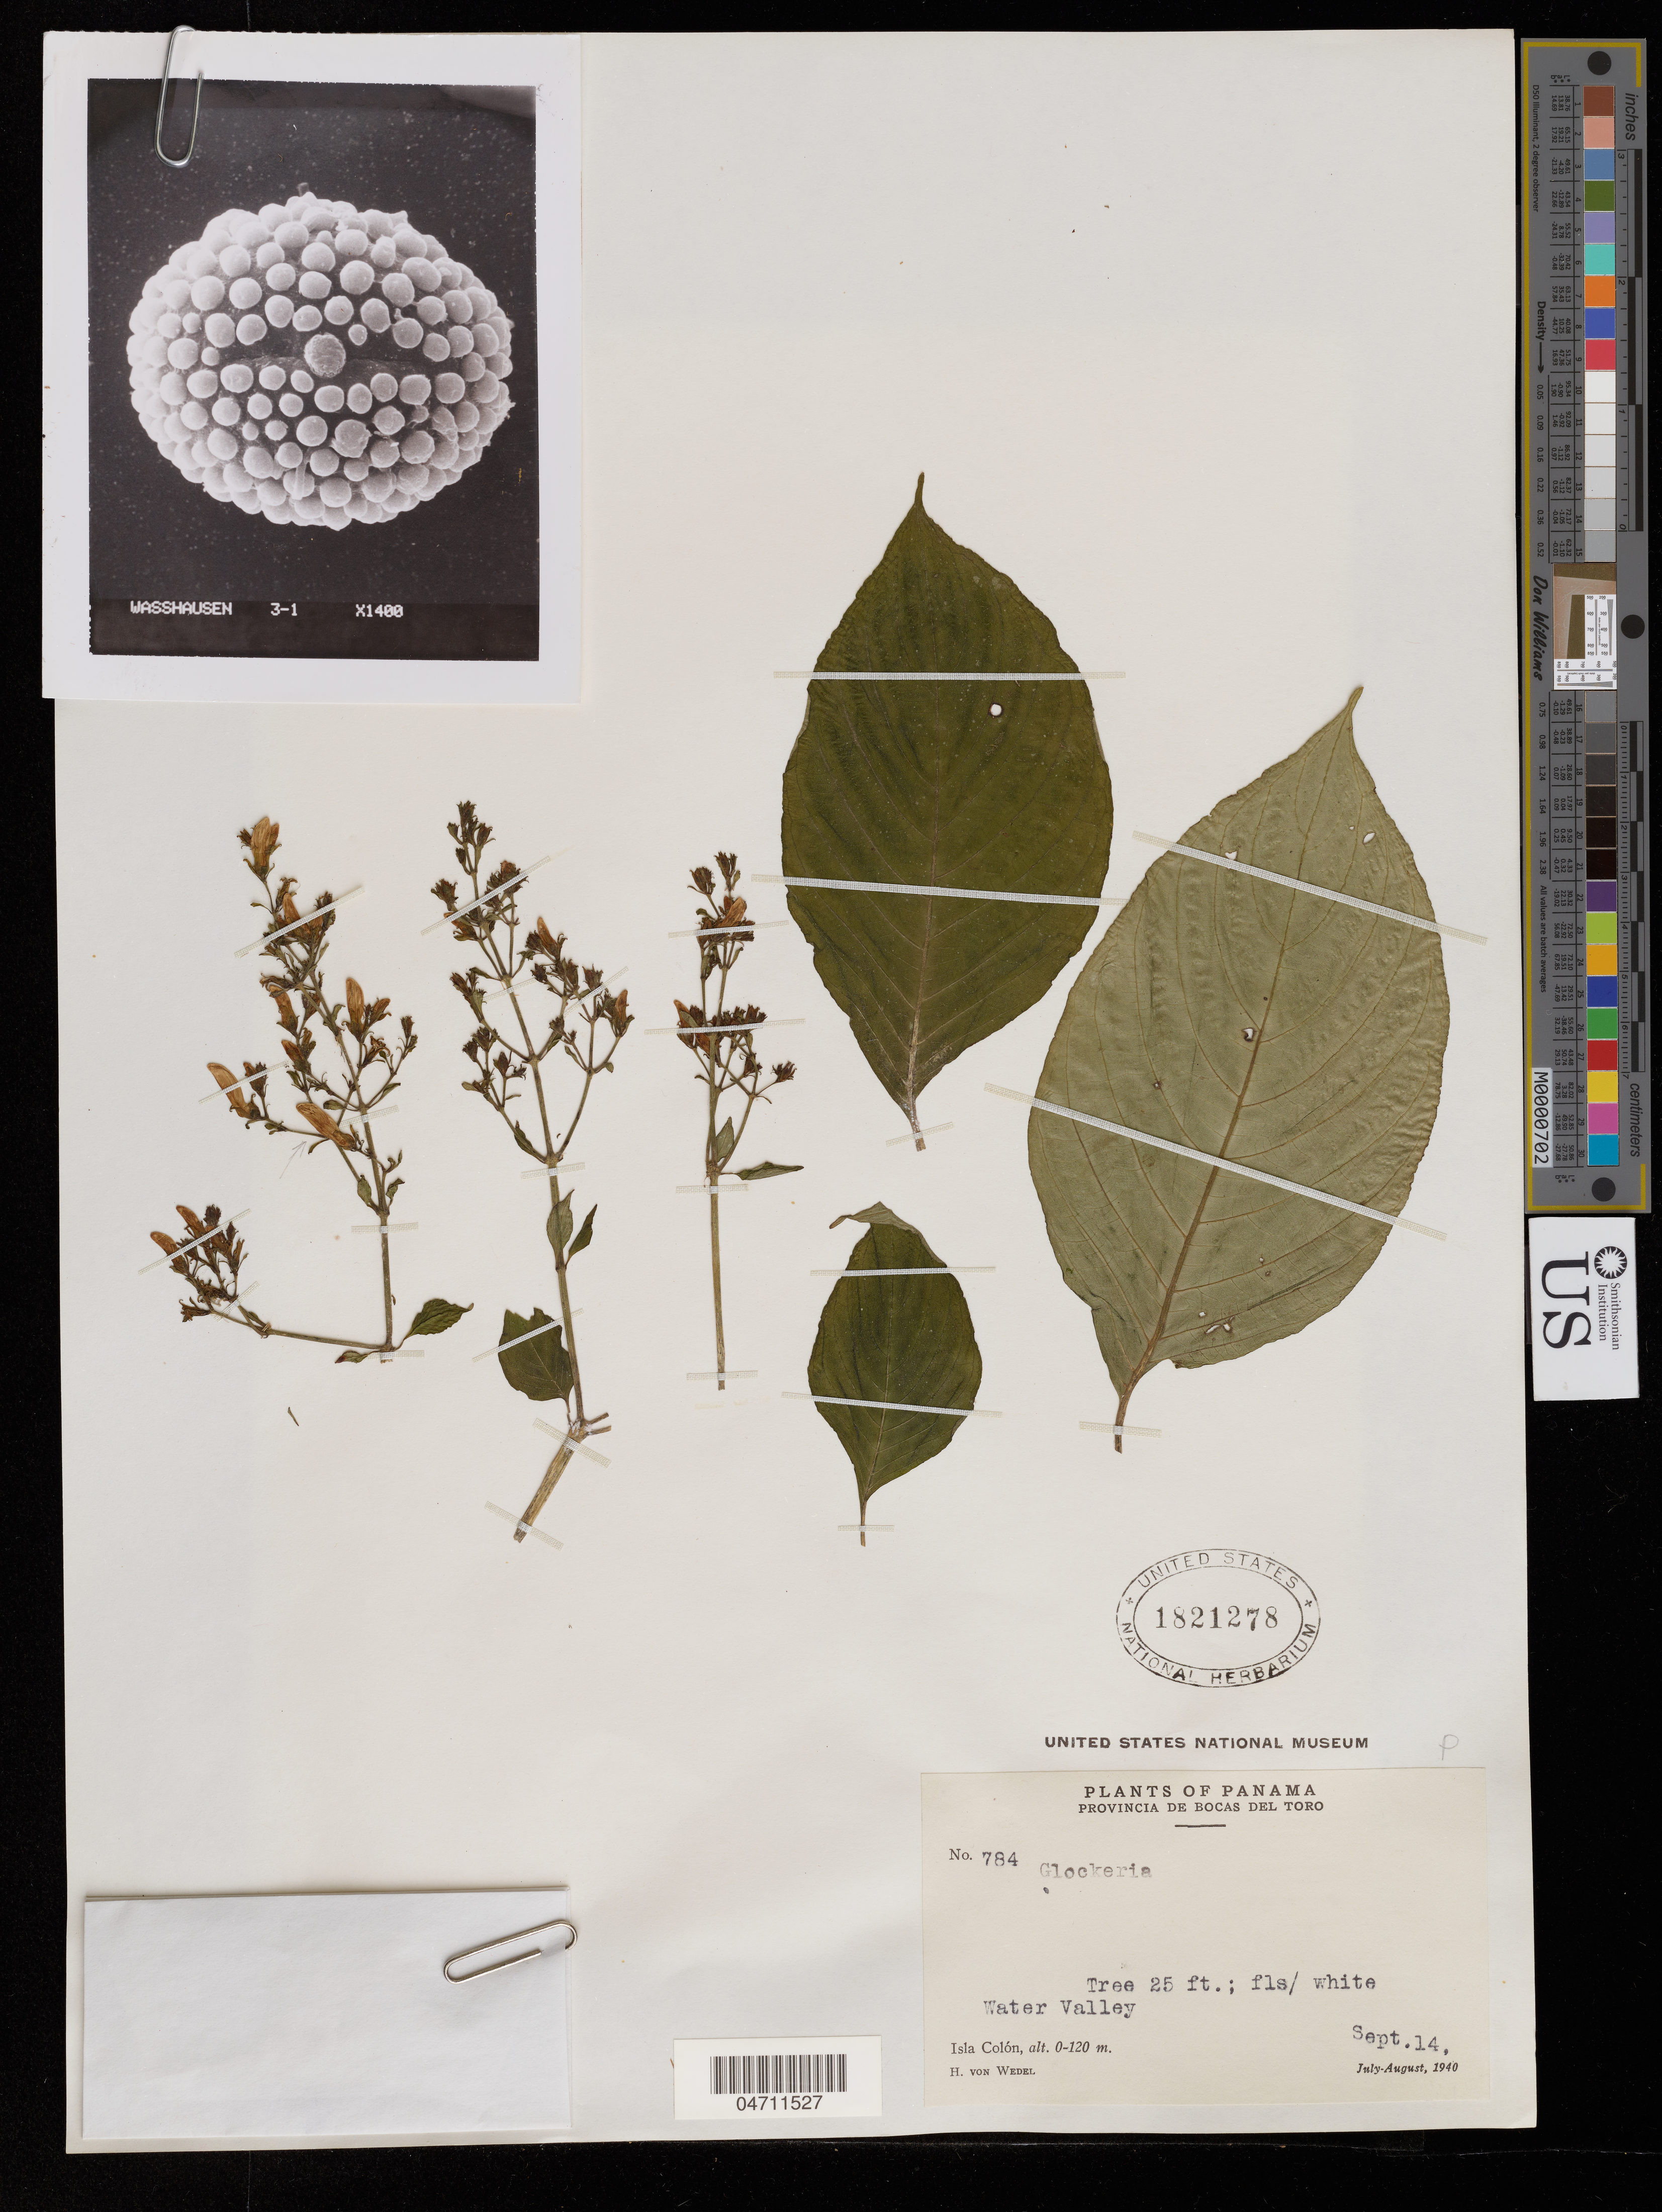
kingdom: Plantae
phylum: Tracheophyta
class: Magnoliopsida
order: Lamiales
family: Acanthaceae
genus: Glockeria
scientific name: Glockeria sp.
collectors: H. von Wedel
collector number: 784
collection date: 1940-09-14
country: Panama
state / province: Bocas del Toro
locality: Isla Colon, Water Valley.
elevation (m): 0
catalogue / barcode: US 1821278